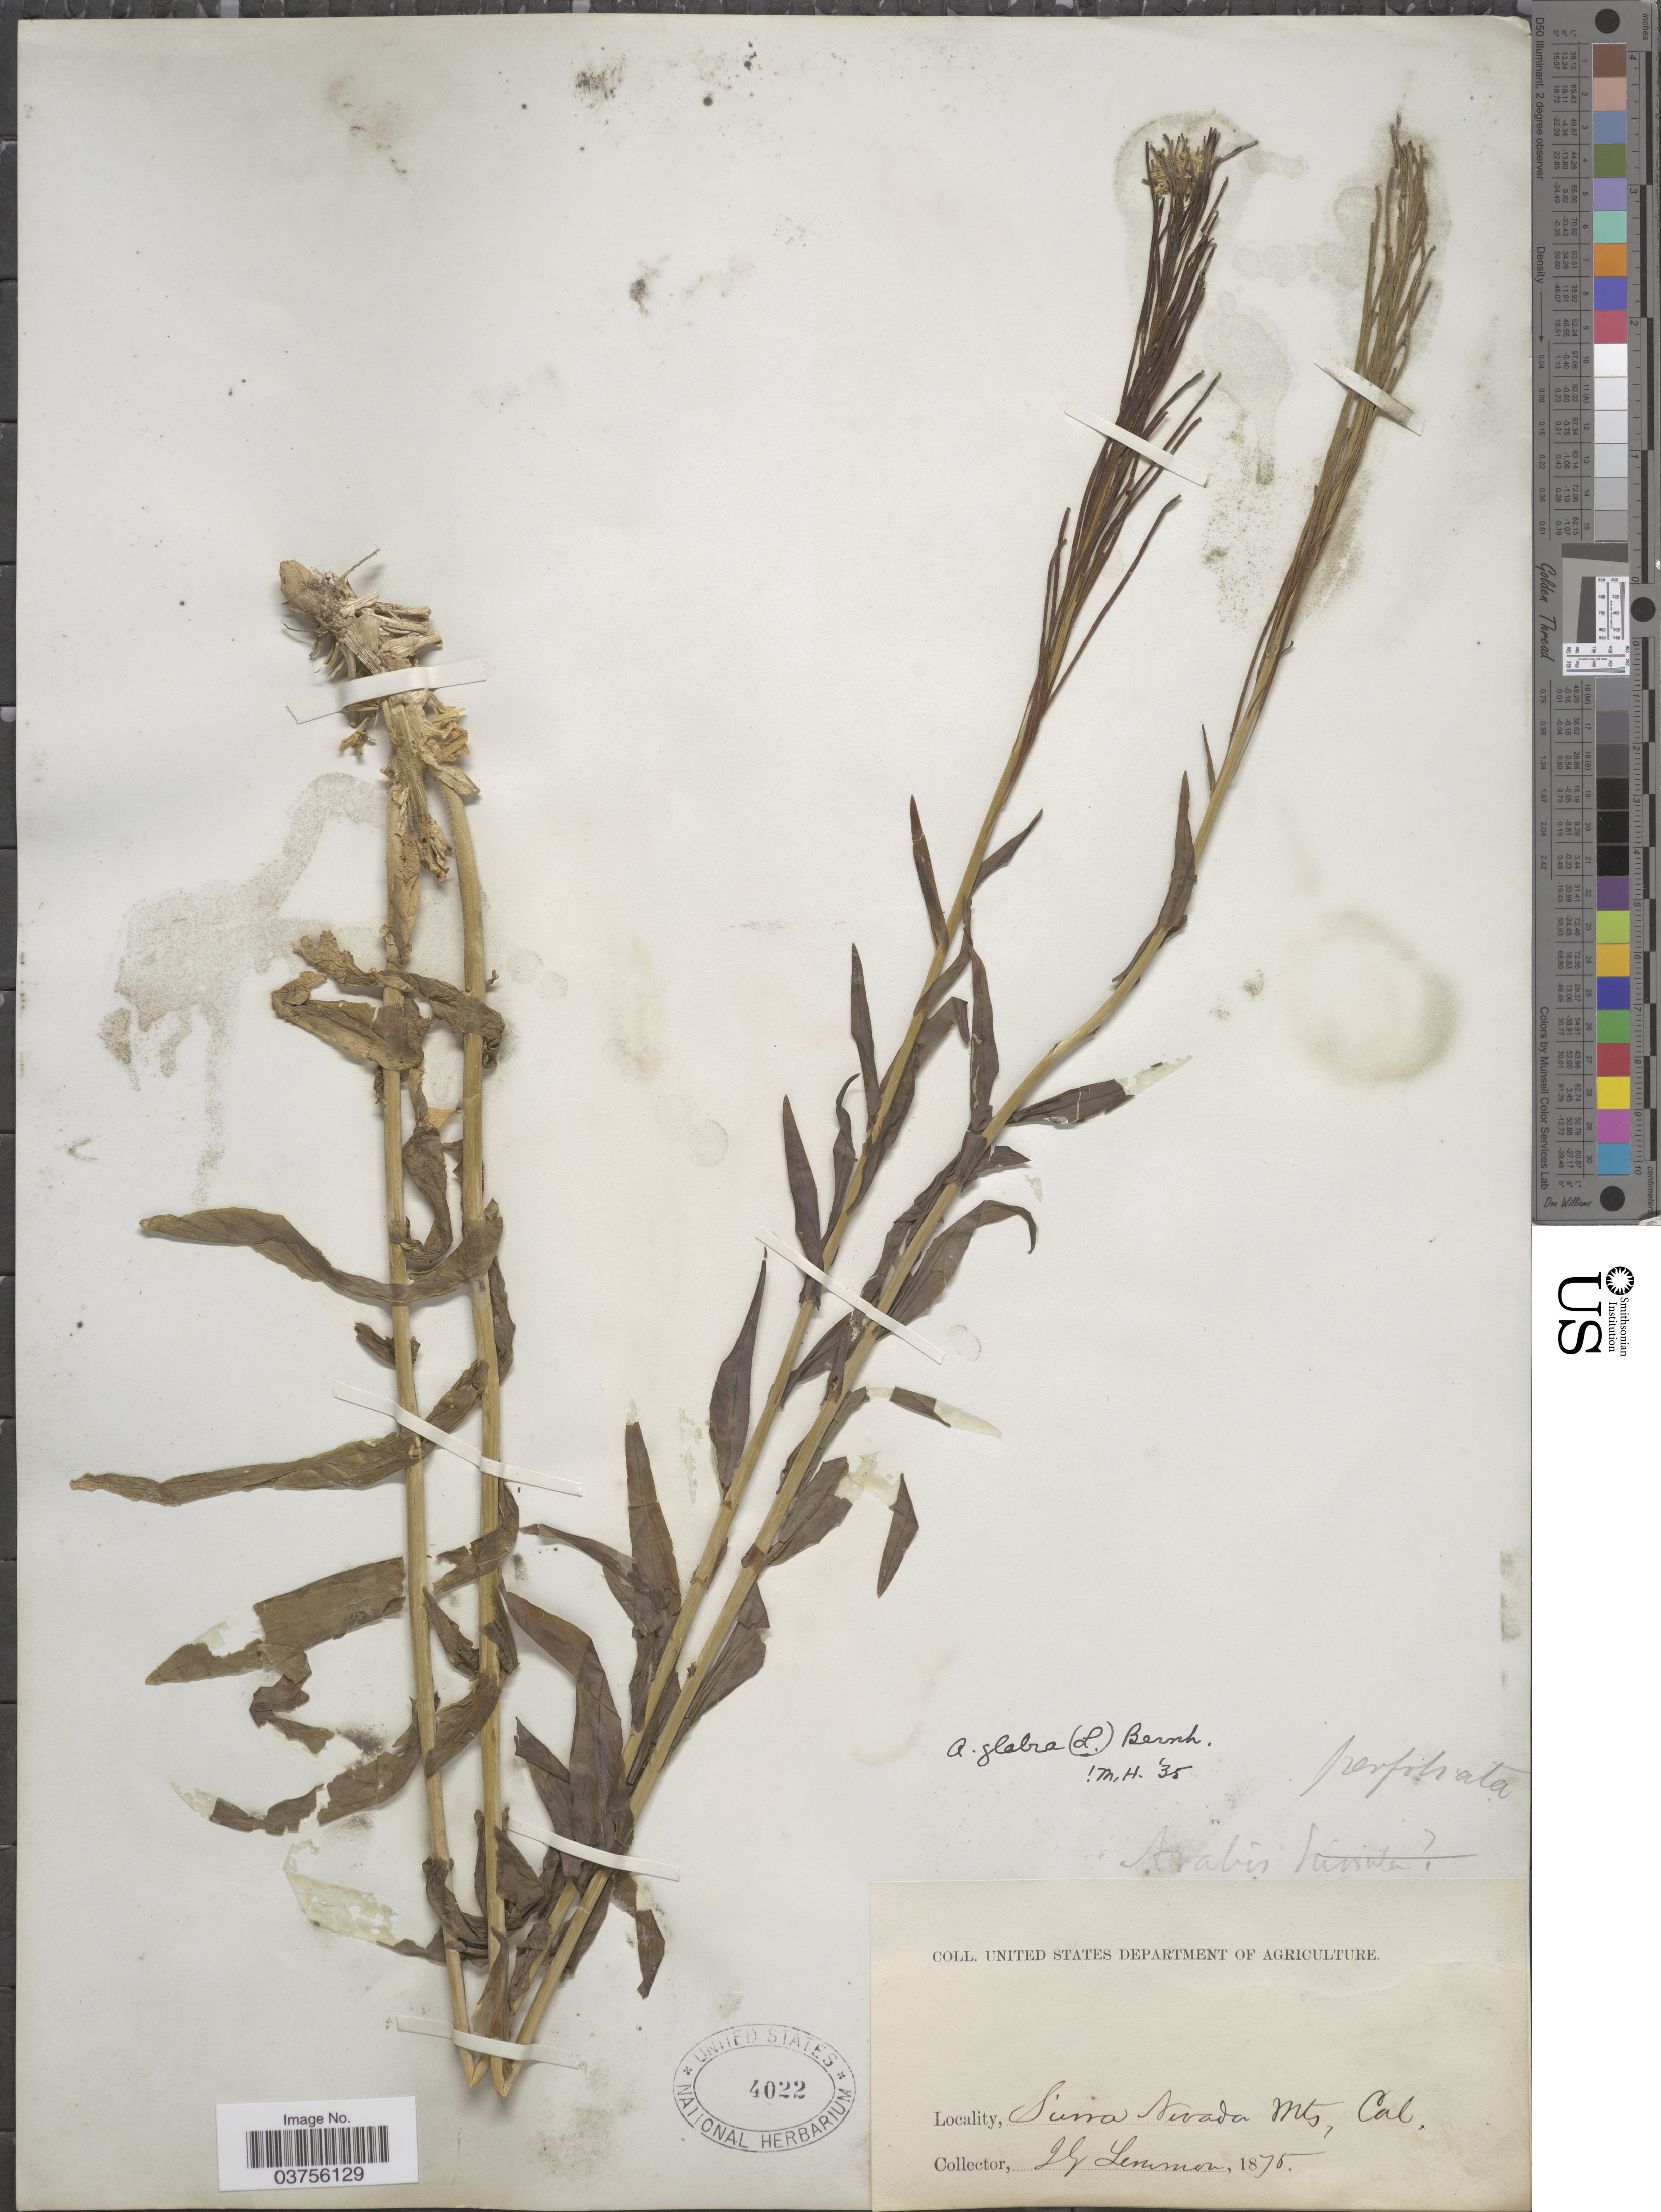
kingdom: Plantae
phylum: Tracheophyta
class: Magnoliopsida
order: Brassicales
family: Brassicaceae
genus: Turritis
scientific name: Turritis glabra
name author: L.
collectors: J. Lemmon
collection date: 1875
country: United States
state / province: California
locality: Sierra Nevada Mts.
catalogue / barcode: US 4022